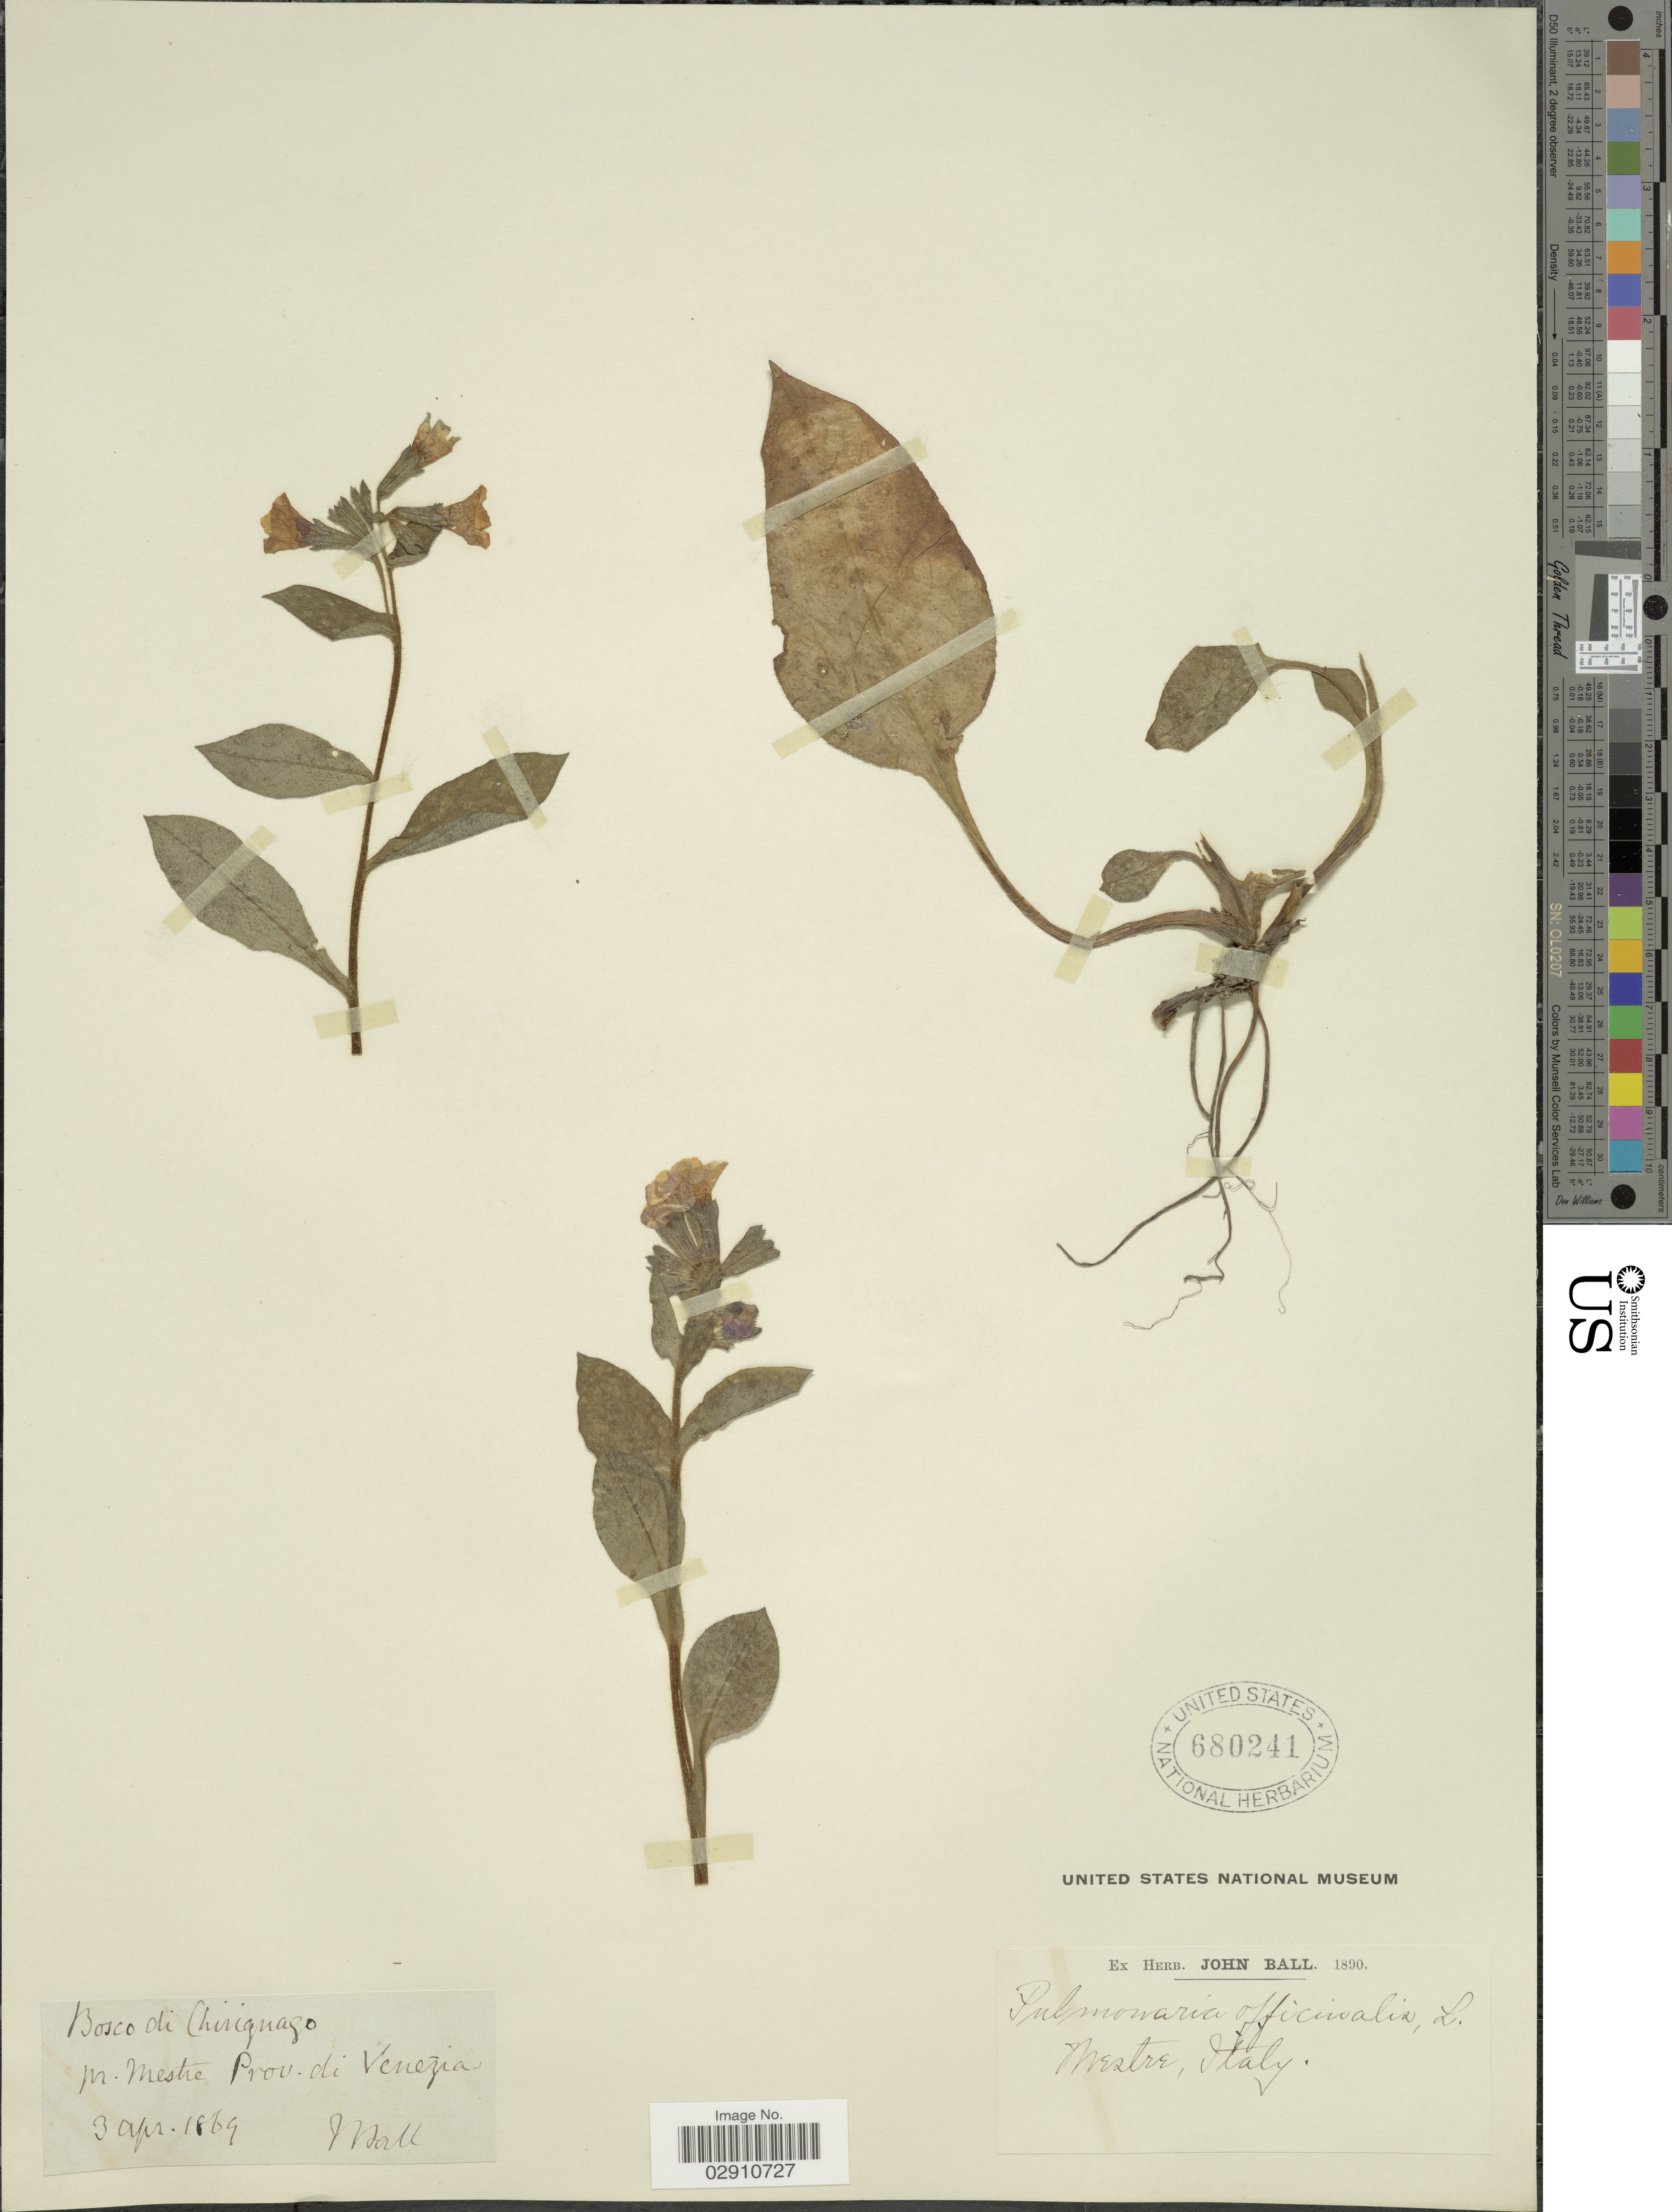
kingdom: Plantae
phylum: Tracheophyta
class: Magnoliopsida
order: Boraginales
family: Boraginaceae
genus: Pulmonaria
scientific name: Pulmonaria officinalis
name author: L.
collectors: J. Ball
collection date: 1869-04-03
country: Italy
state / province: Veneto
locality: Pr. Mestre. Prov. di Venezia. Mestre.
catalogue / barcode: US 680241